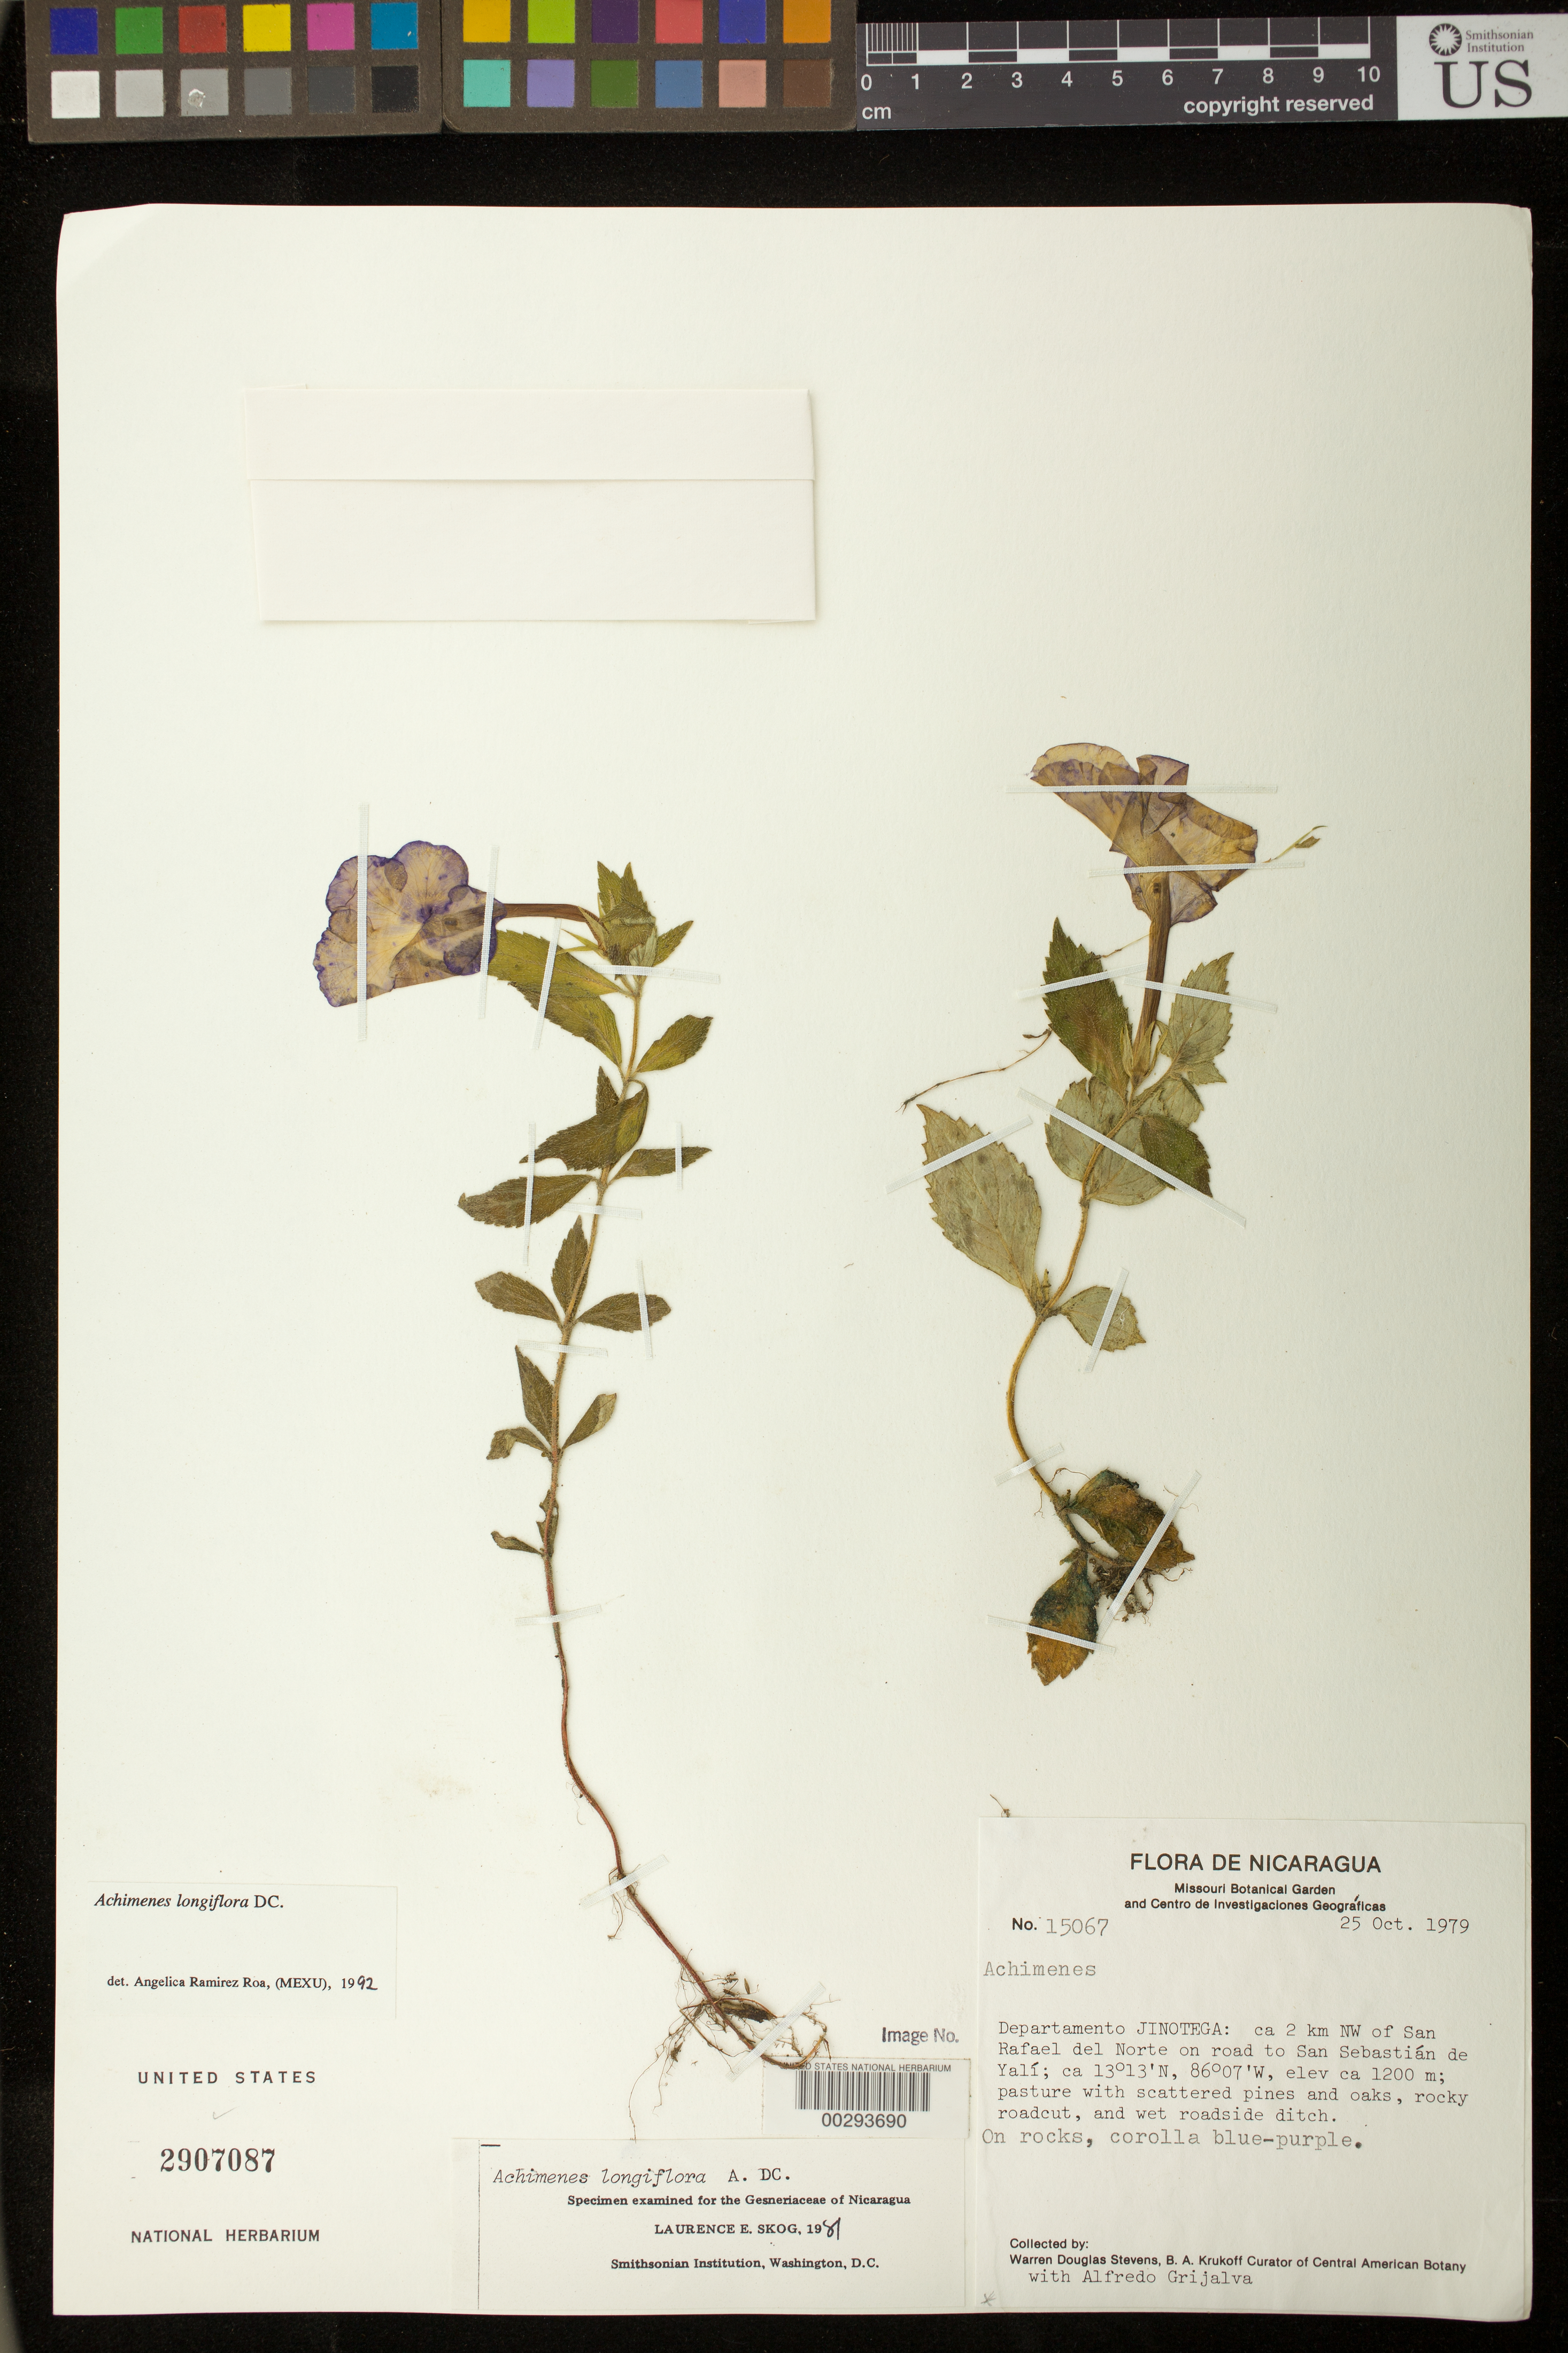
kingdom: Plantae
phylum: Tracheophyta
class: Magnoliopsida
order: Lamiales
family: Gesneriaceae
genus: Achimenes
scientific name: Achimenes longiflora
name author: DC.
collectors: W. D. Stevens & A. Grijalva P.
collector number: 15067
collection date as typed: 25 Oct 1979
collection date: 1979-10-25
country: Nicaragua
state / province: Jinotega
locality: Ca 2 km NW of San Rafael del Norte on road to San Sebastian de Yali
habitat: Pasture with scattered pines and oaks, ...on rocks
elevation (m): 1200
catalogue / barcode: US 2907087